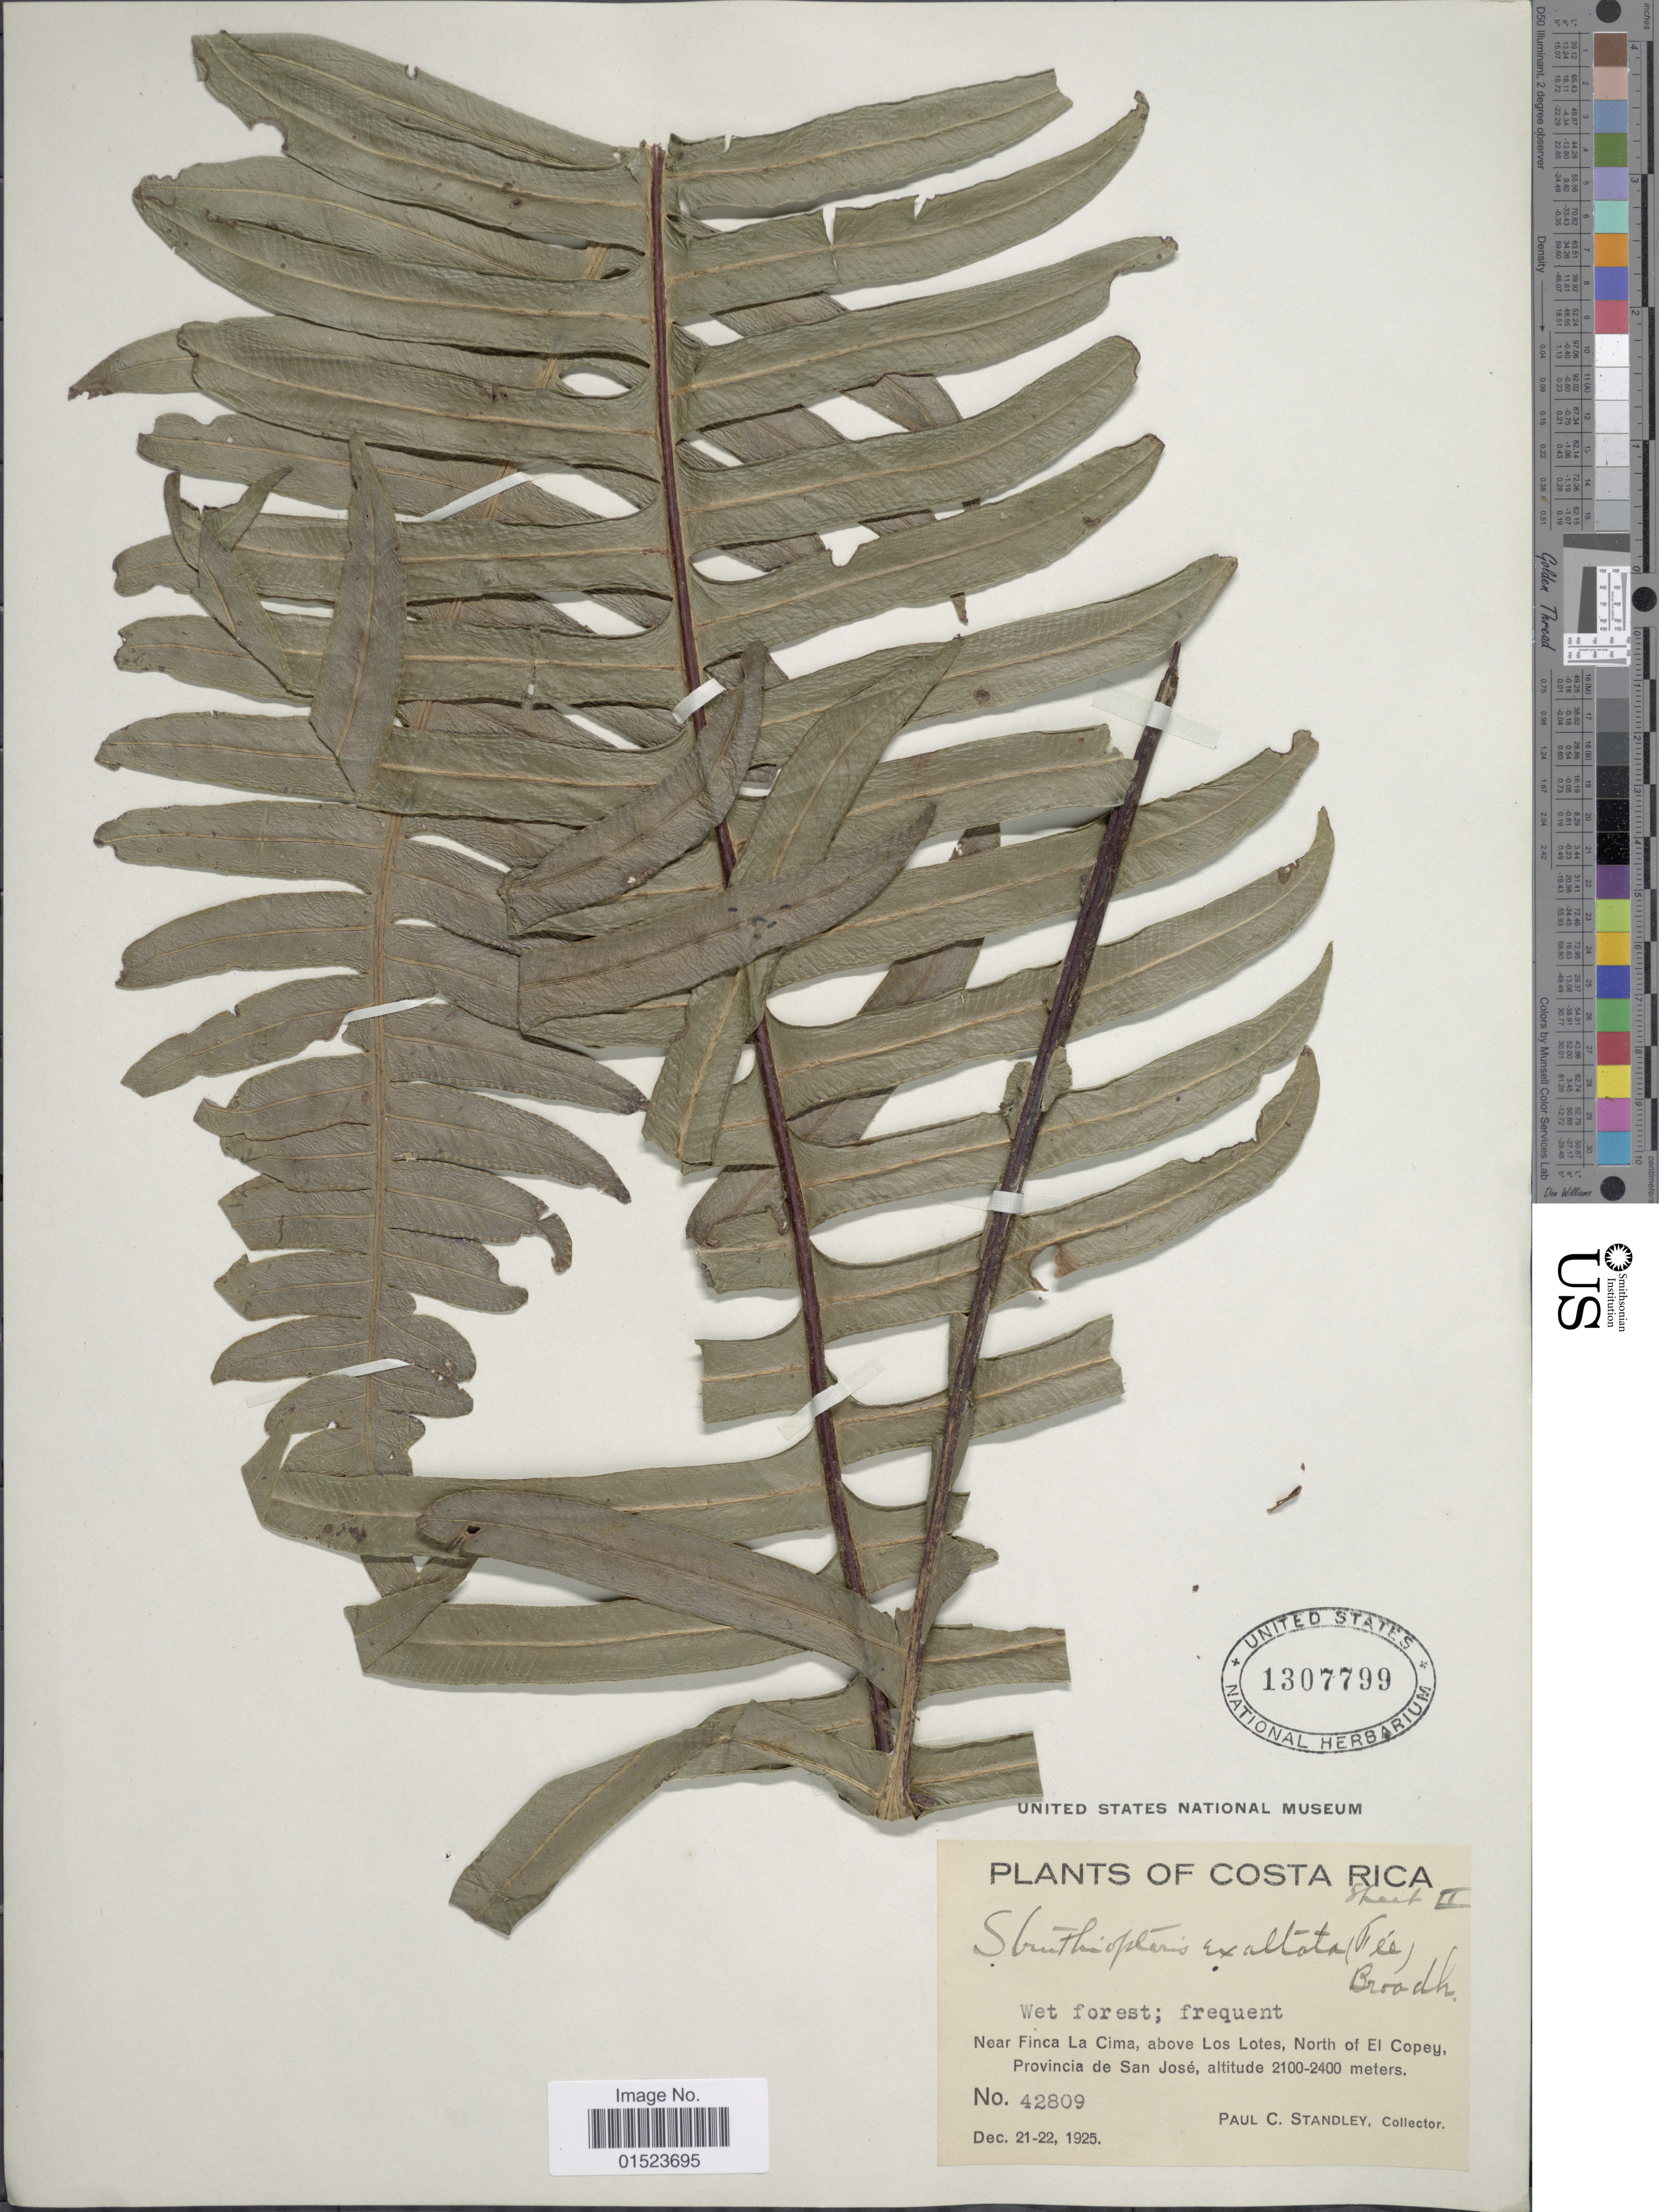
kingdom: Plantae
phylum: Tracheophyta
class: Polypodiopsida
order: Polypodiales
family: Blechnaceae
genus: Blechnum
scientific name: Blechnum divergens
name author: (Kunze) Mett.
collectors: P. C. Standley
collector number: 42809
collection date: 1925-12-21/1925-12-22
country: Costa Rica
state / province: San José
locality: Near Finca La Cima, above Los Lotes, North of El Copey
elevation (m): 2100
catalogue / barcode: US 1307799